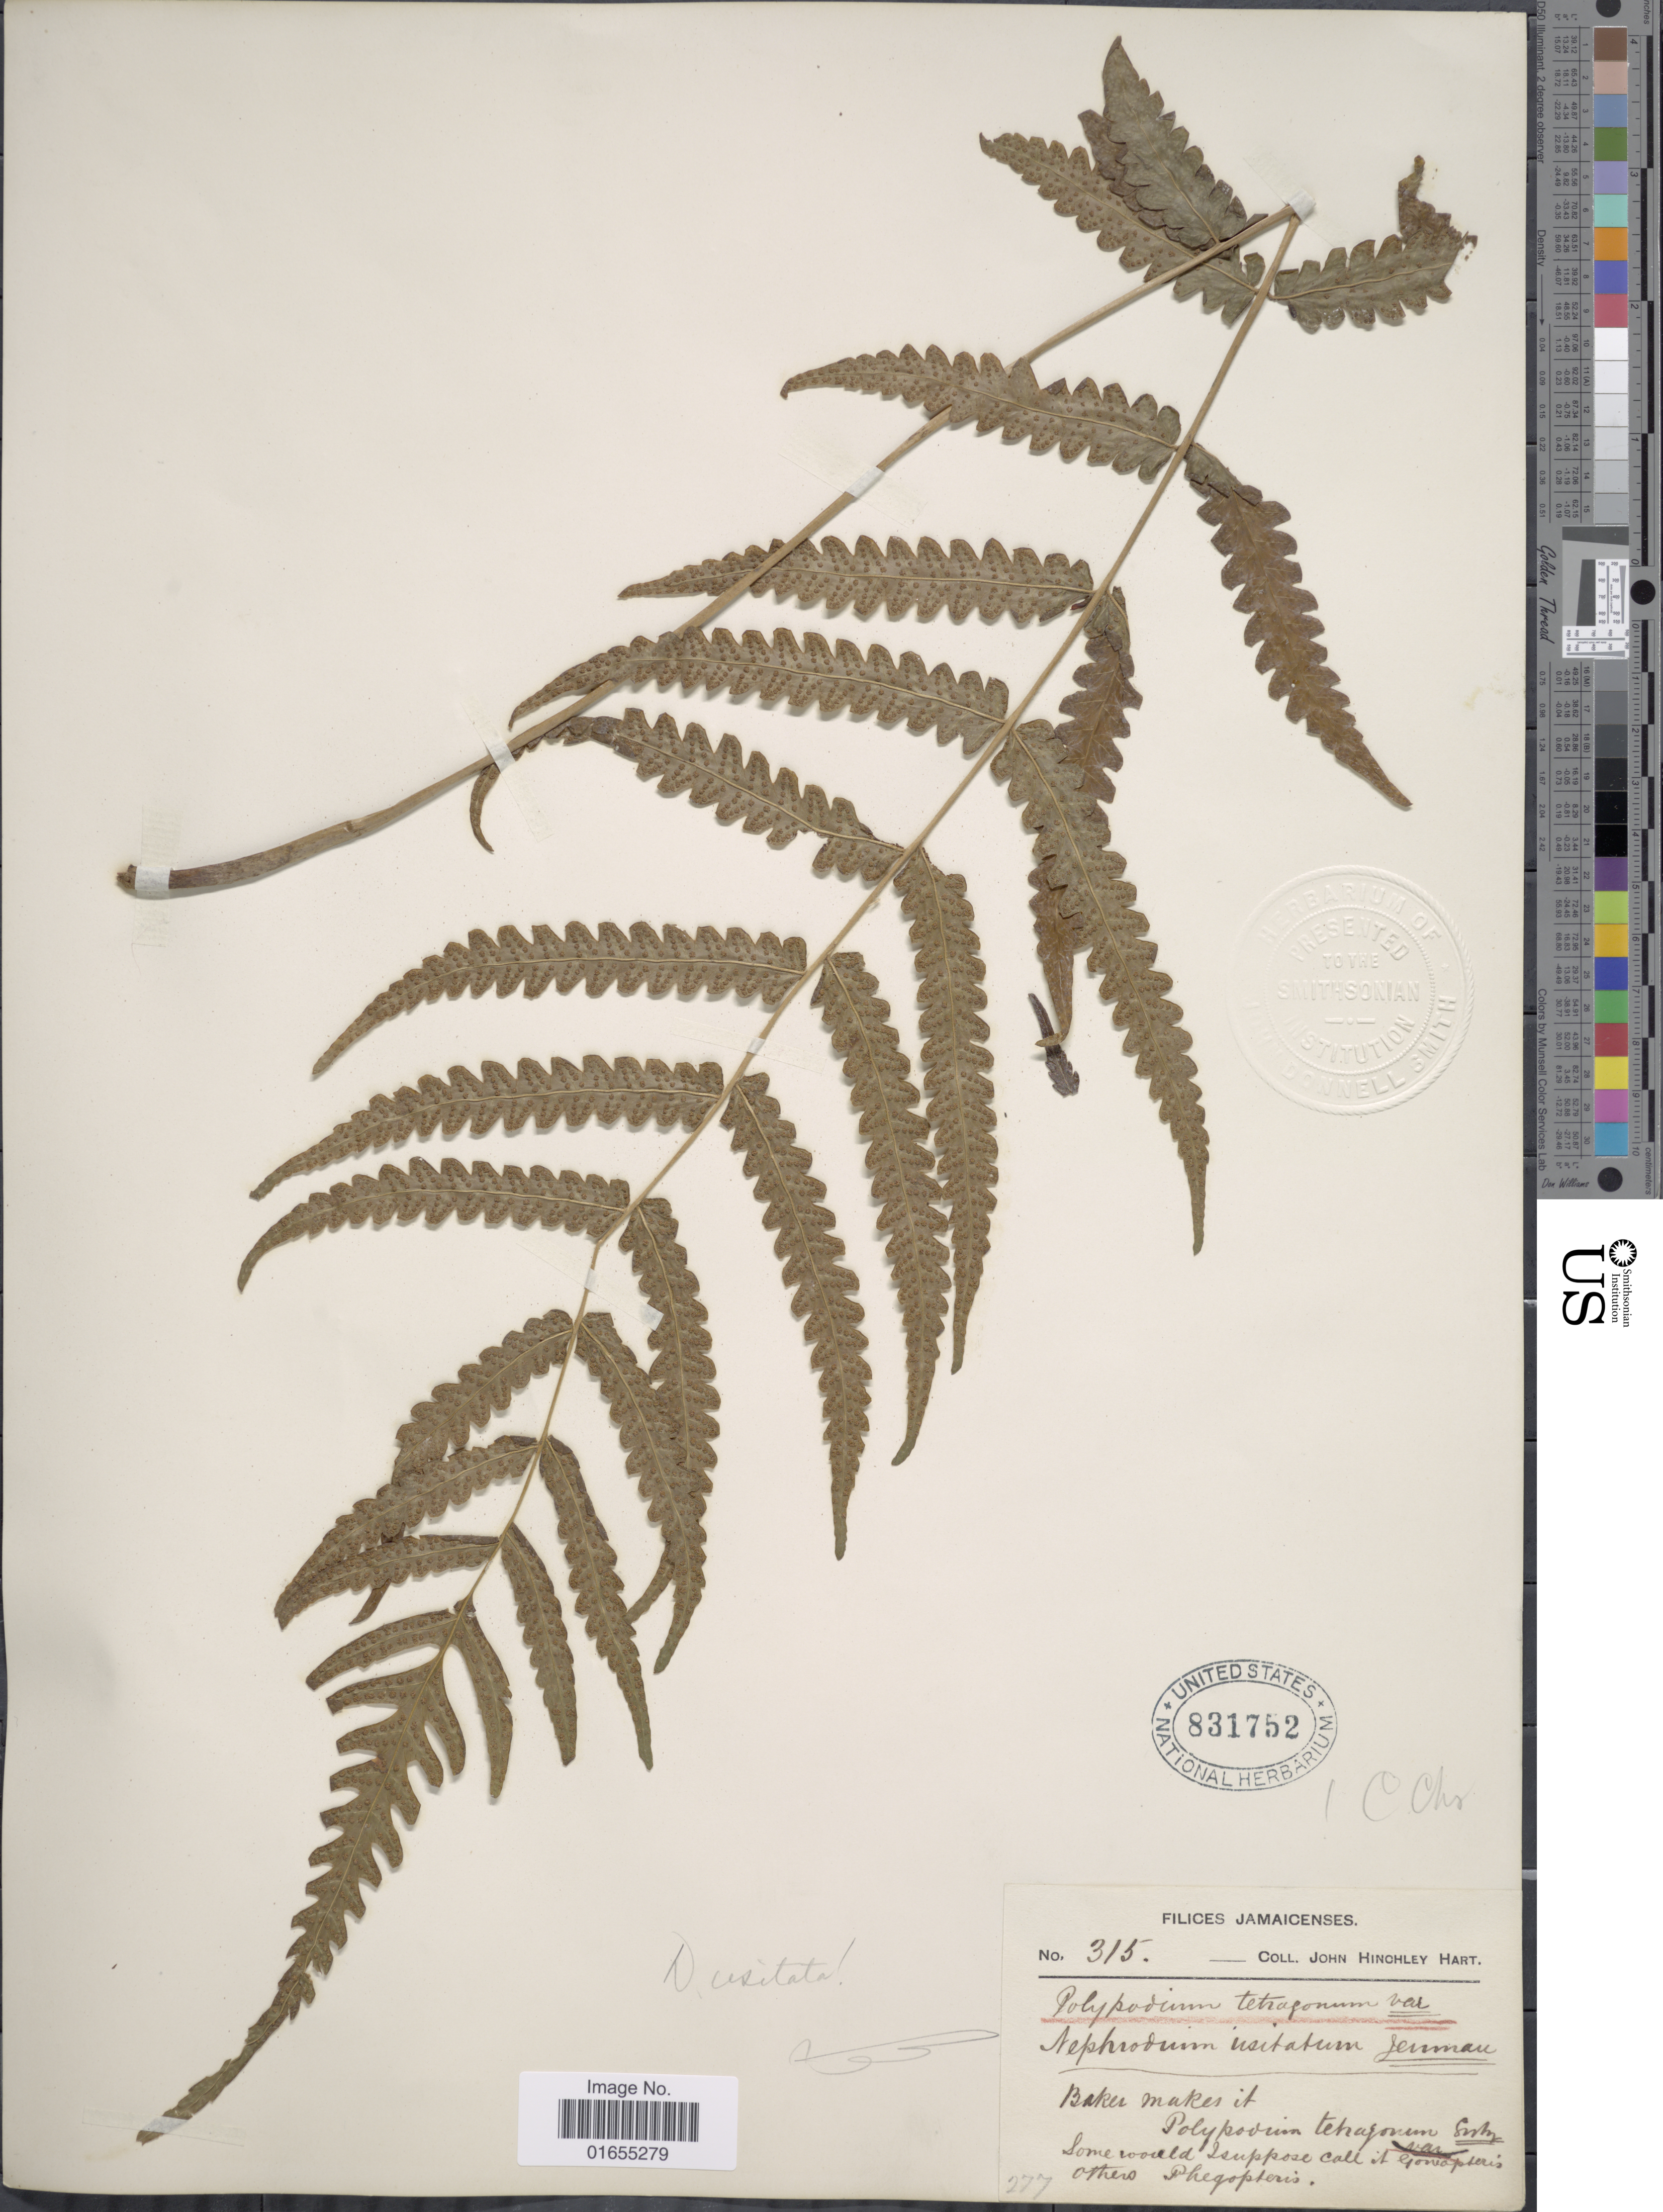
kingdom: Plantae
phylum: Tracheophyta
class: Polypodiopsida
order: Polypodiales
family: Thelypteridaceae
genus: Goniopteris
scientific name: Goniopteris venusta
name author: (Heward) Pic. Serm.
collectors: J. H. Hart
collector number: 315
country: Jamaica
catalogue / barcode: US 831752